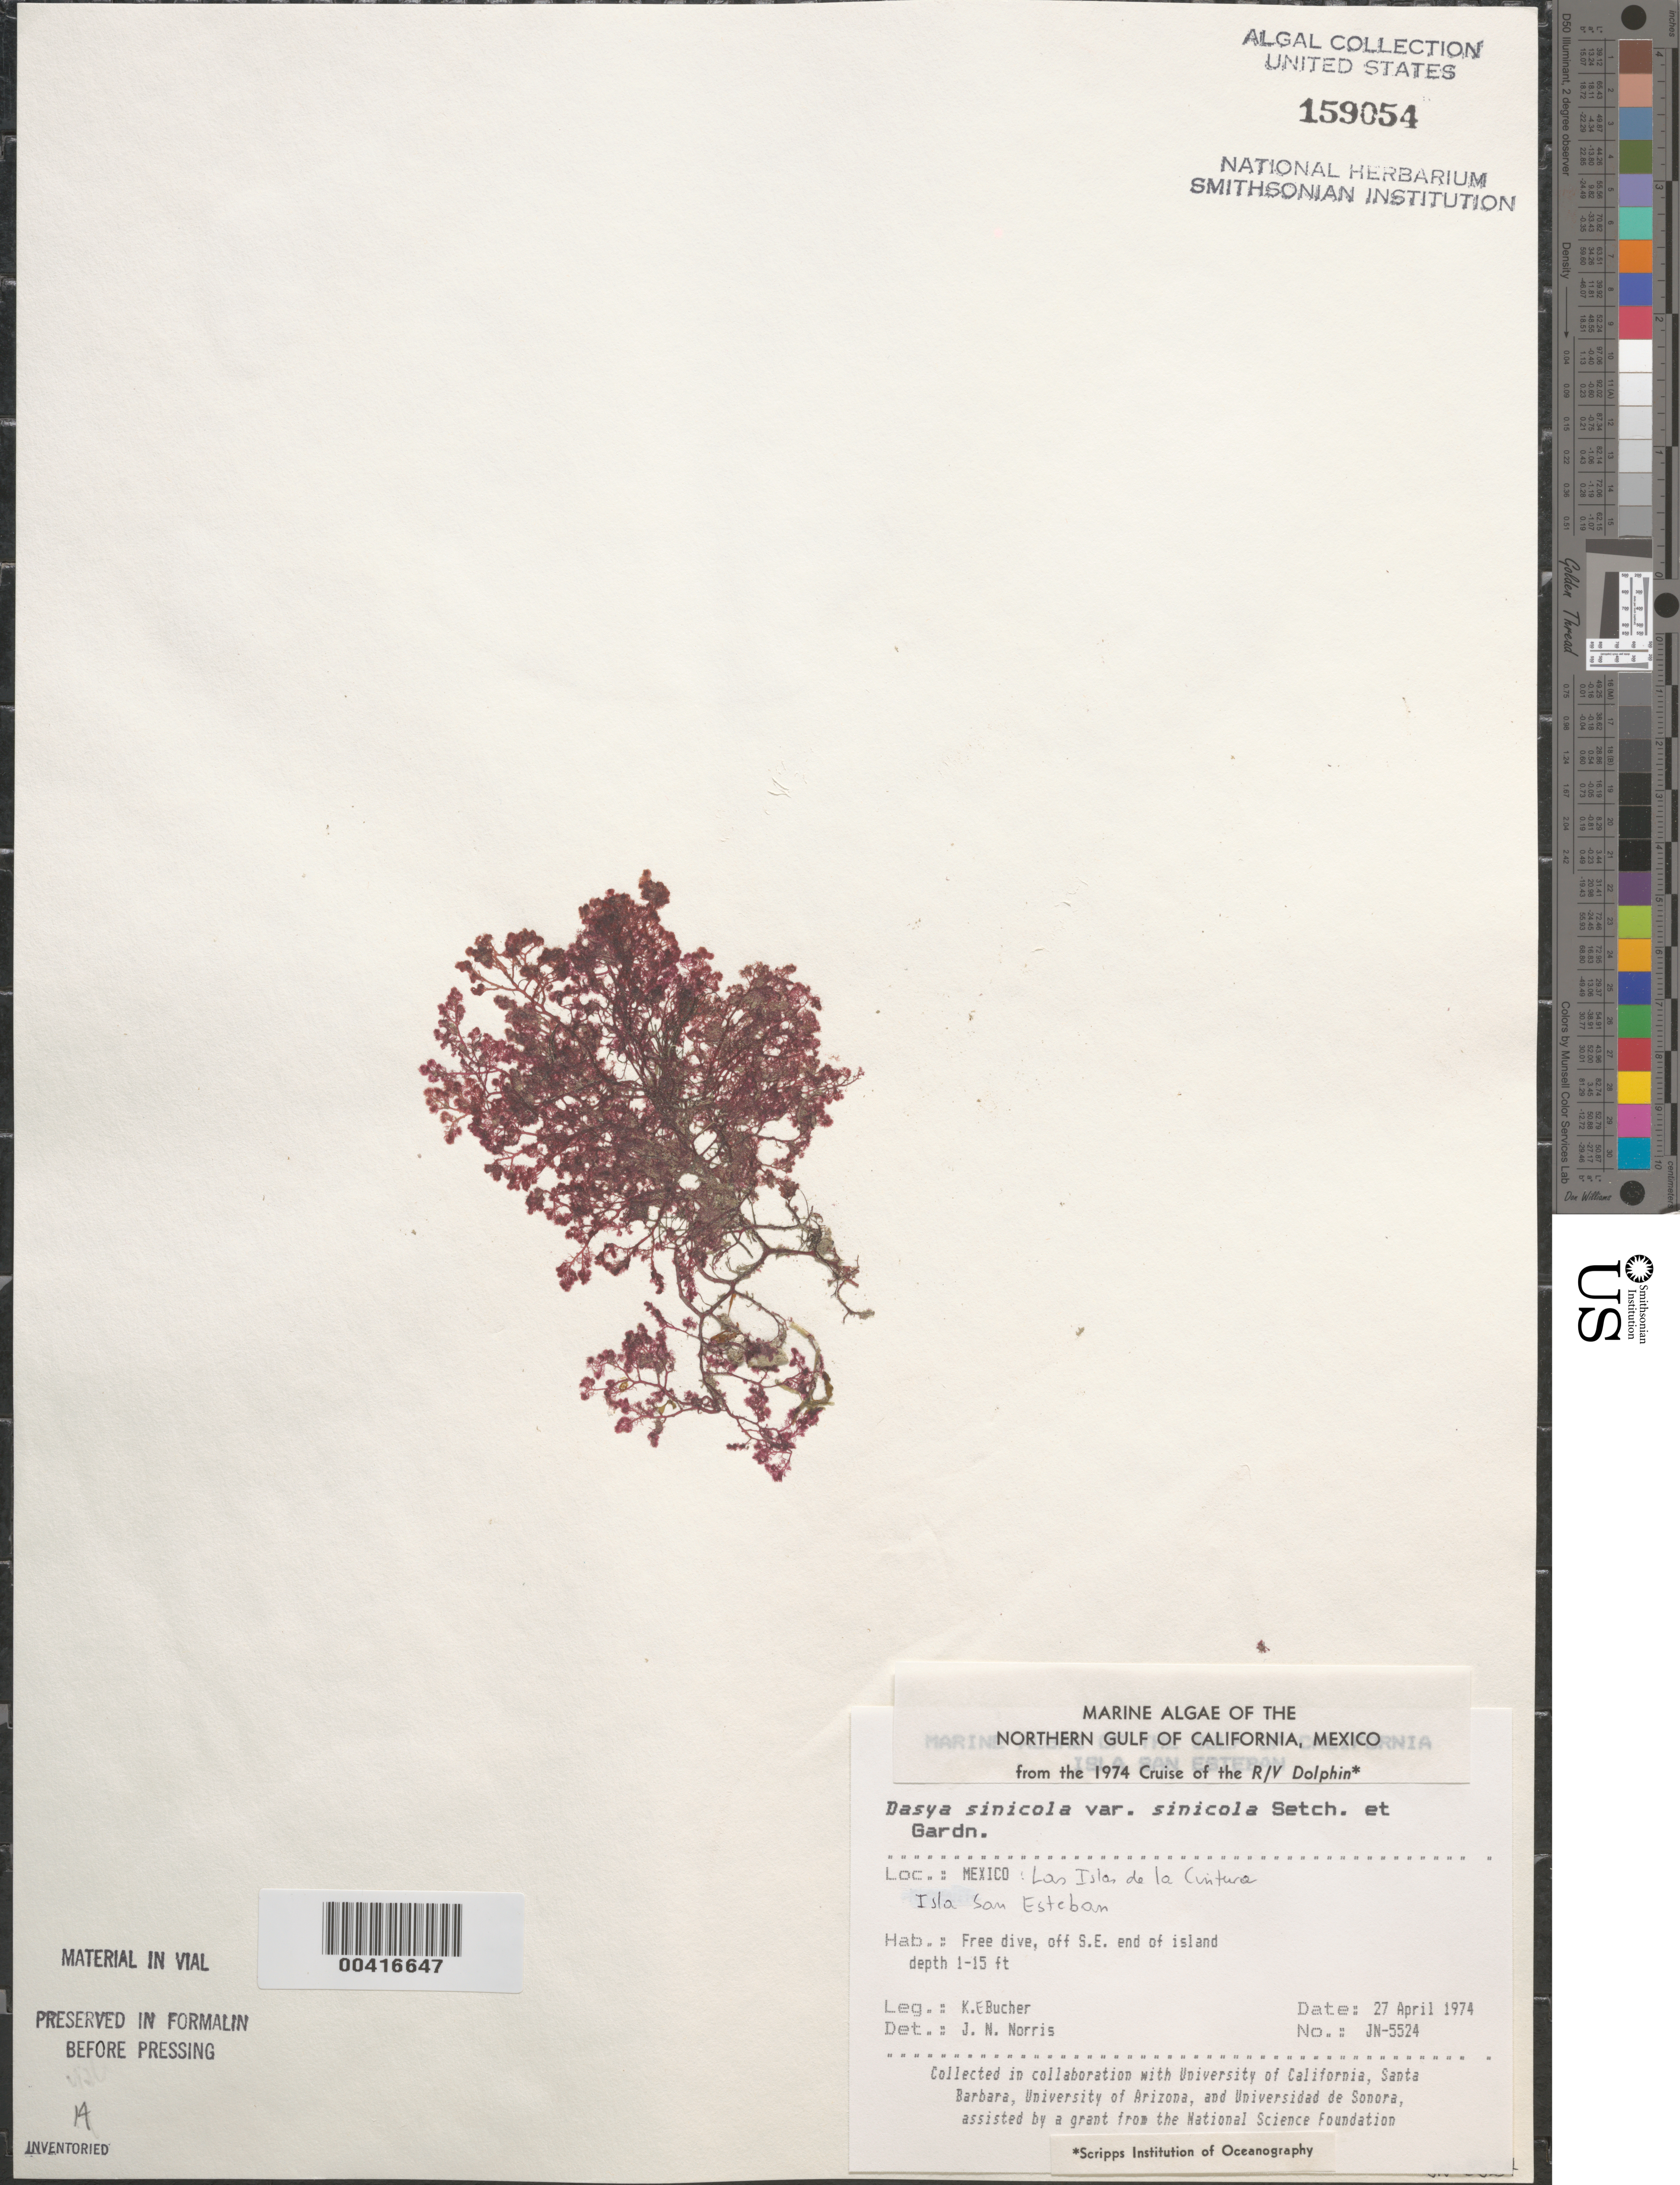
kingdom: Plantae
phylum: Rhodophyta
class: Florideophyceae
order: Ceramiales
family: Dasyaceae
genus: Dasya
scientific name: Dasya sinicola var. sinicola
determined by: Norris, James N.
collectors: K. E. Bucher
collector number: JN-5524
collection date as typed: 27 Apr 1974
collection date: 1974-04-27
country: Mexico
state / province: Baja California Norte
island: Isla San Esteban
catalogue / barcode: US 159054